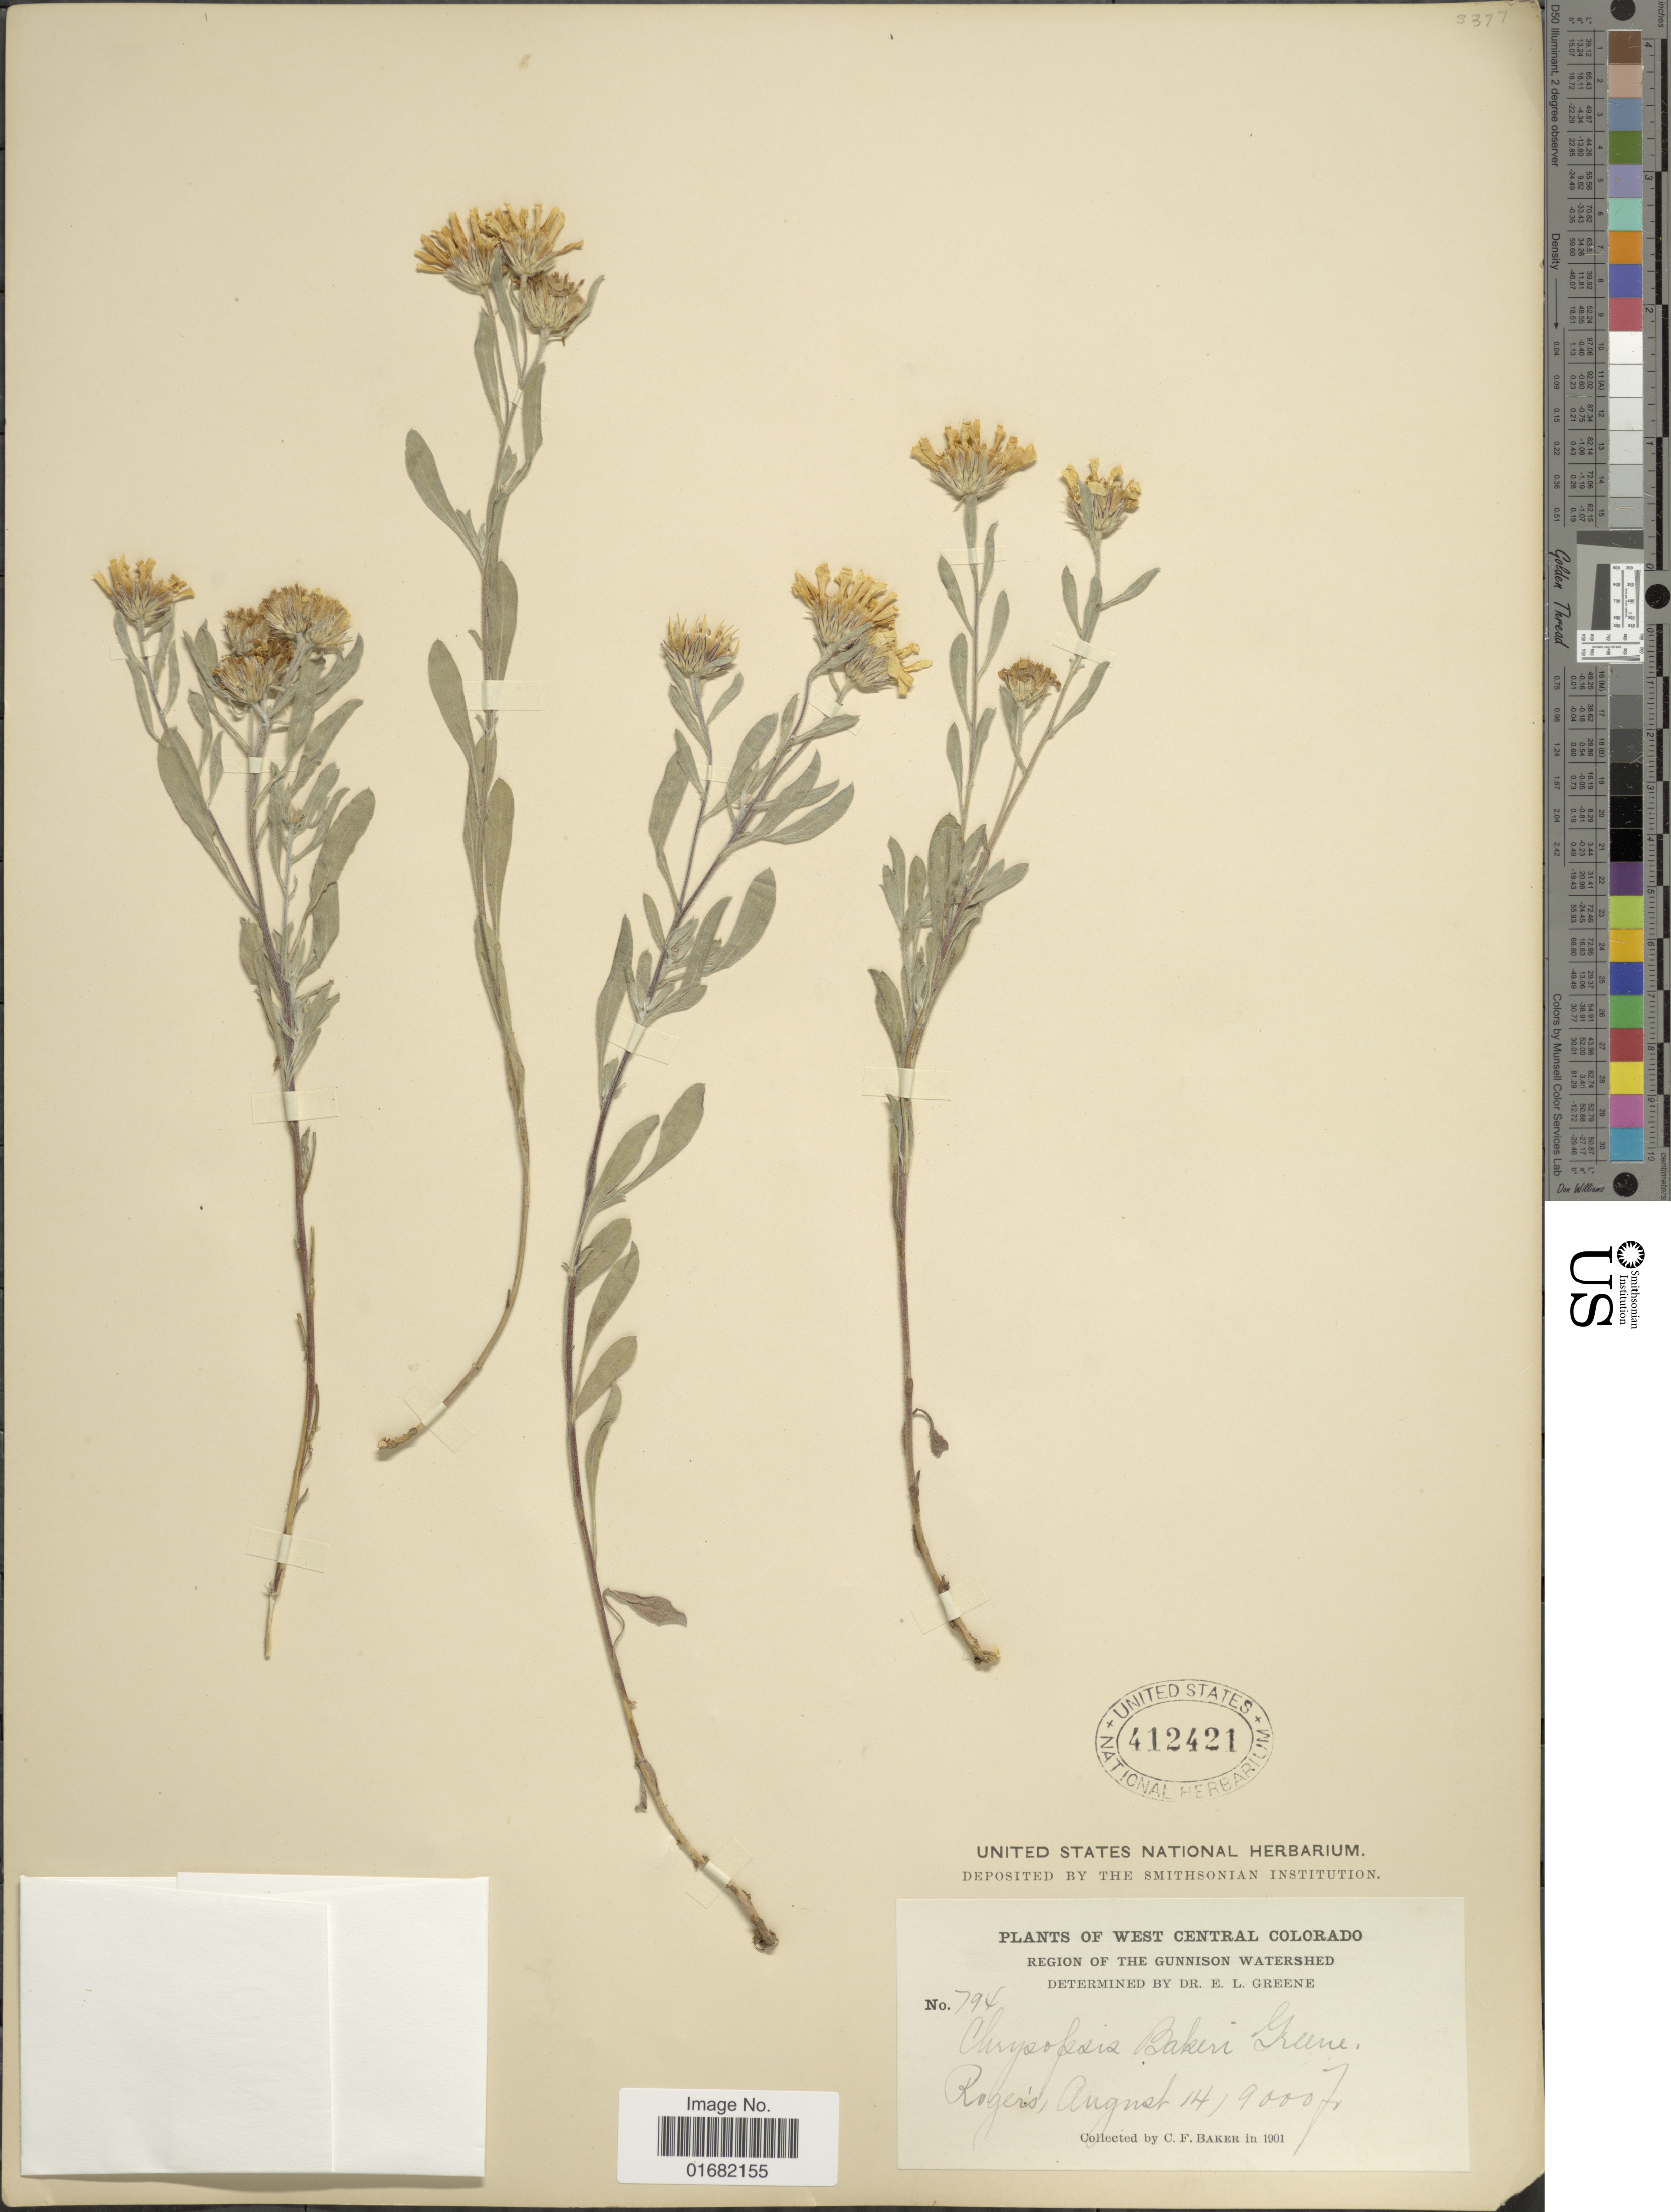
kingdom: Plantae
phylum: Tracheophyta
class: Magnoliopsida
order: Asterales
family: Asteraceae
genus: Heterotheca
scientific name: Heterotheca bakeri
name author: Greene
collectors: C. F. Baker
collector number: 794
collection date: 1901-08-14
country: United States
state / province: Colorado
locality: West Central Colorado. Region of the Gunnison Watershed. Roger's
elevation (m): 2743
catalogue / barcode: US 412421